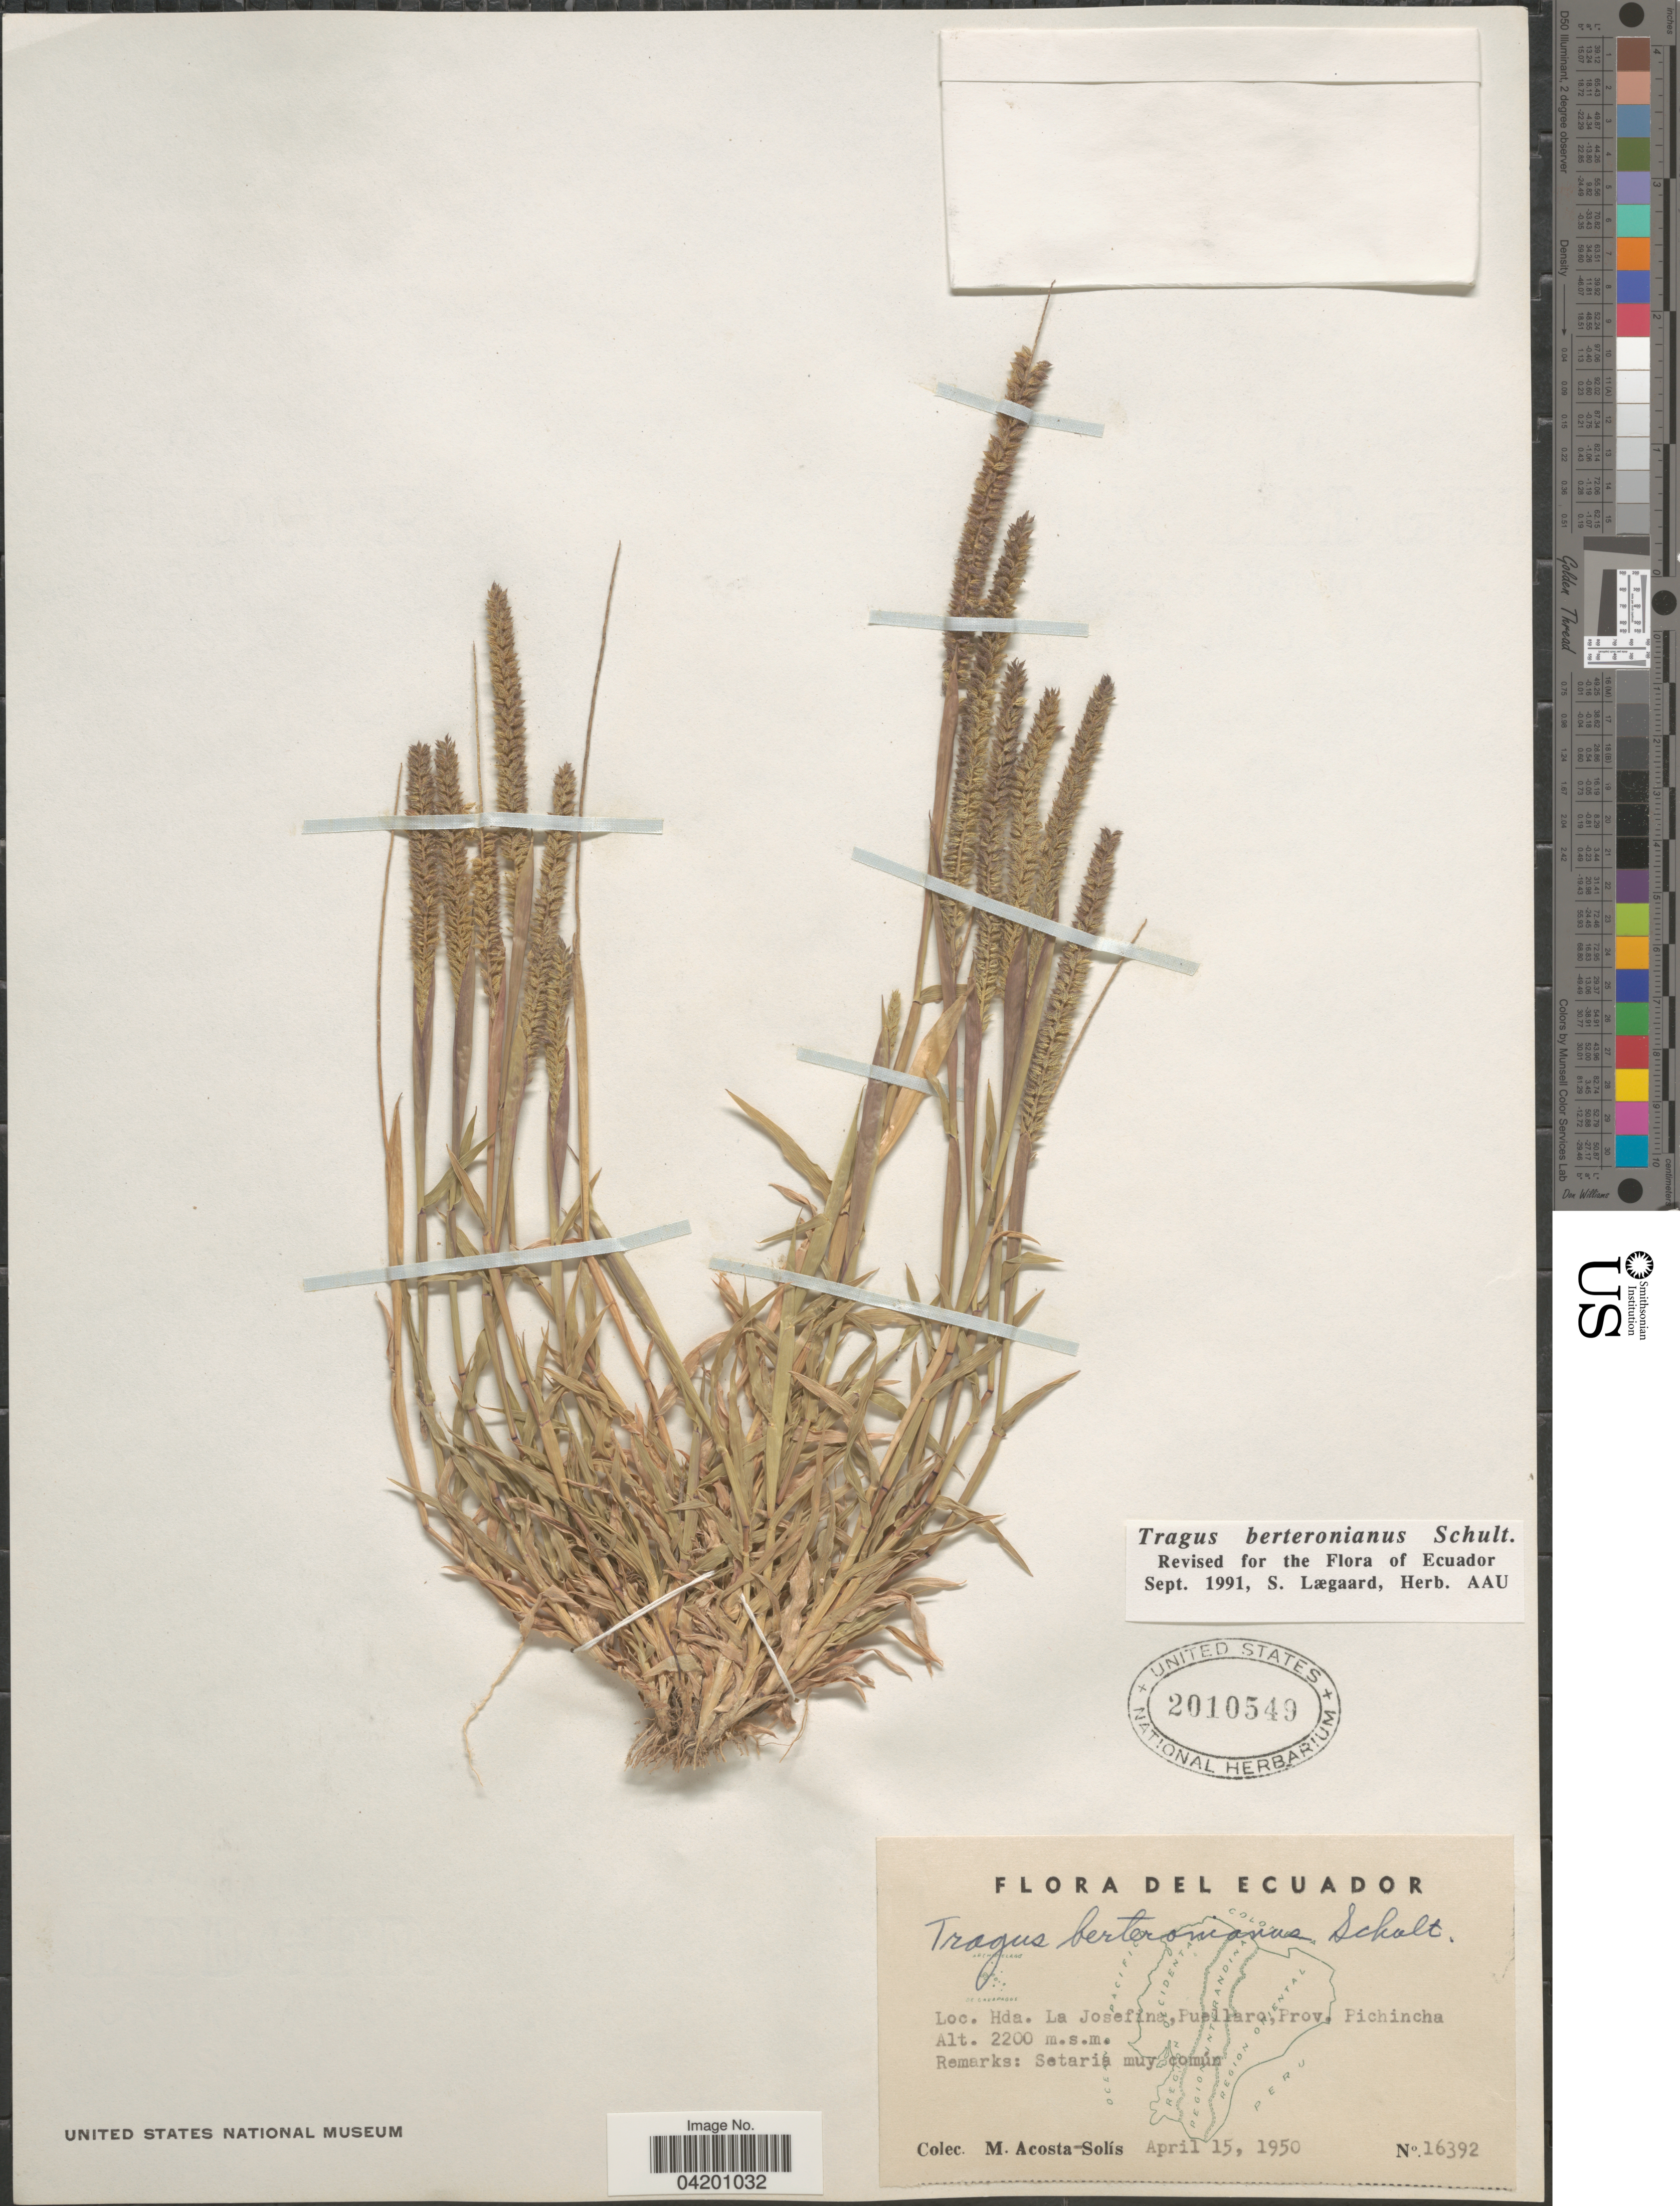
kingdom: Plantae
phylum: Tracheophyta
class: Liliopsida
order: Poales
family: Poaceae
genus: Tragus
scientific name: Tragus berteronianus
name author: Schult.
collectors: M. Acosta Solis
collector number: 16392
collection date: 1950-04-15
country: Ecuador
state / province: Pichincha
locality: Hda. La Josefina, Puellara.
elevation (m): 2200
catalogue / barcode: US 2010549